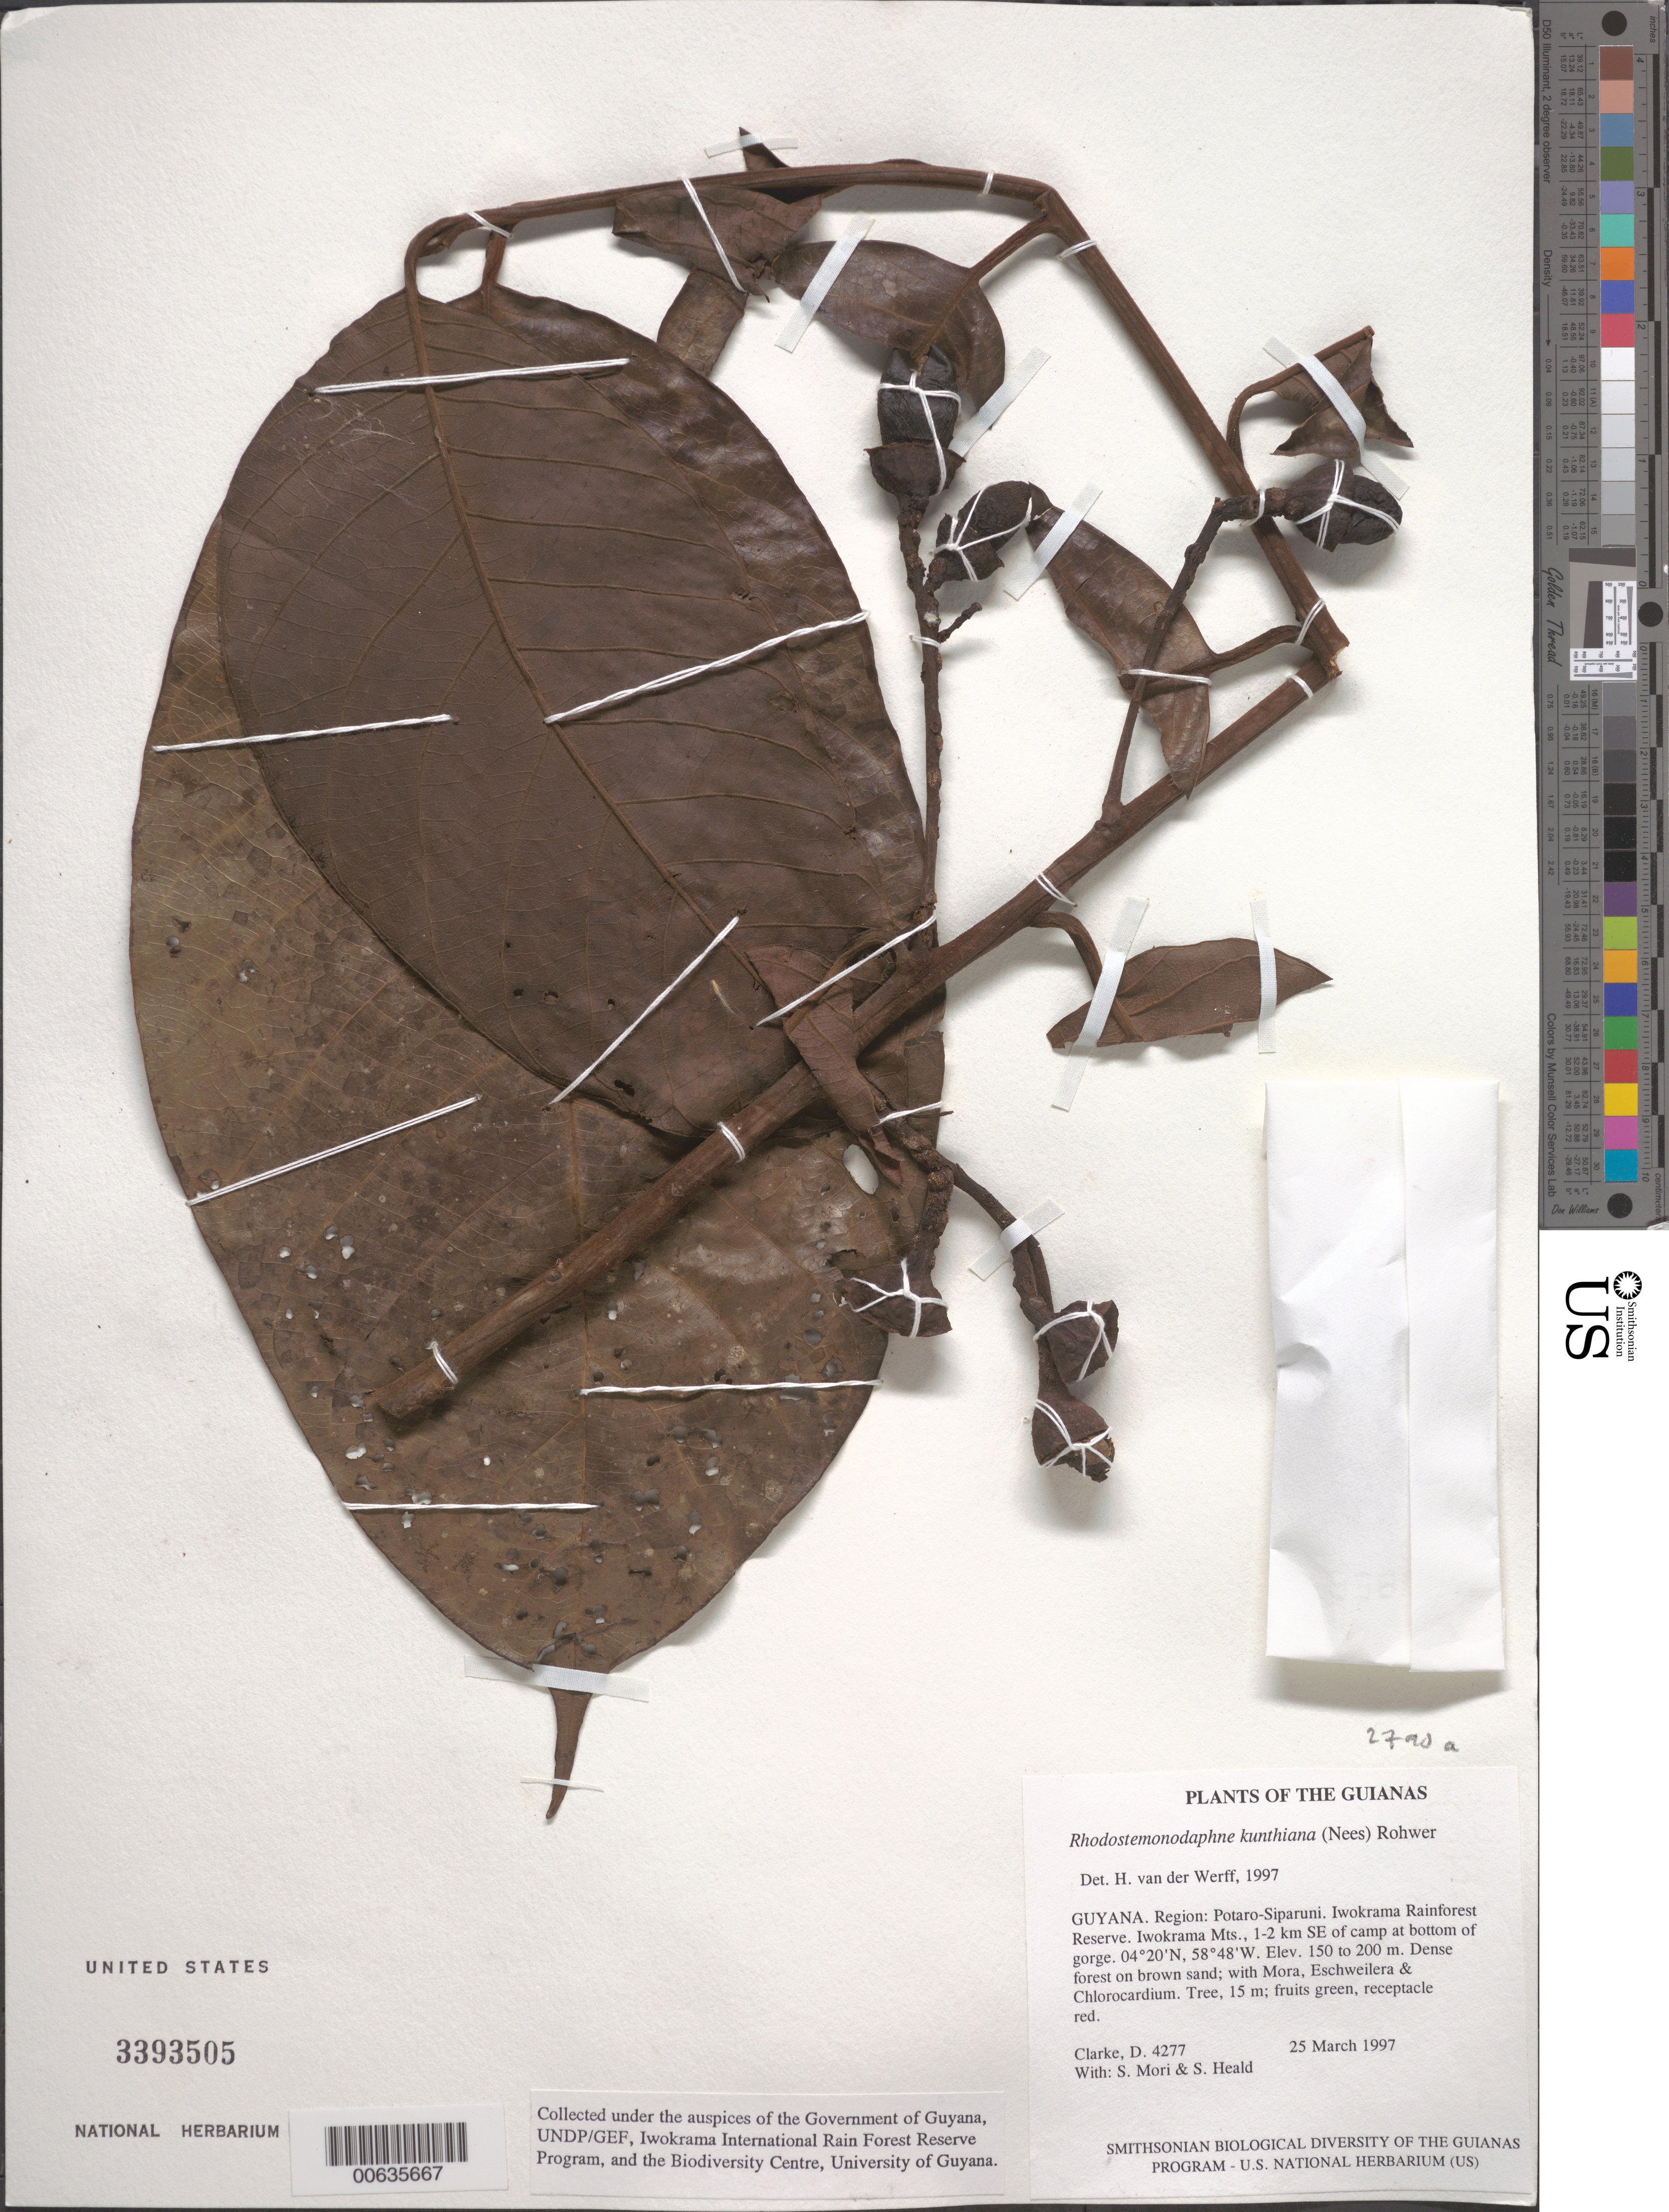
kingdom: Plantae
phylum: Tracheophyta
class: Magnoliopsida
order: Laurales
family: Lauraceae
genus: Rhodostemonodaphne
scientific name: Rhodostemonodaphne kunthiana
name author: (Nees) Rohwer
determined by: van der Werff, H., (MO), Missouri Botanical Garden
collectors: H. D. Clarke, S. Mori & S. Heald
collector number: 4277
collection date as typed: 25 March 1997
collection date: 1997-03-25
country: Guyana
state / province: Potaro-Siparuni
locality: Iwokrama Rainforest Reserve. Iwokrama Mts., 1-2 km SE of camp at bottom of gorge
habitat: Dense forest on brown sand; with Mora, Eschweilera & Chlorocardium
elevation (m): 150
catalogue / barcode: US 3393505